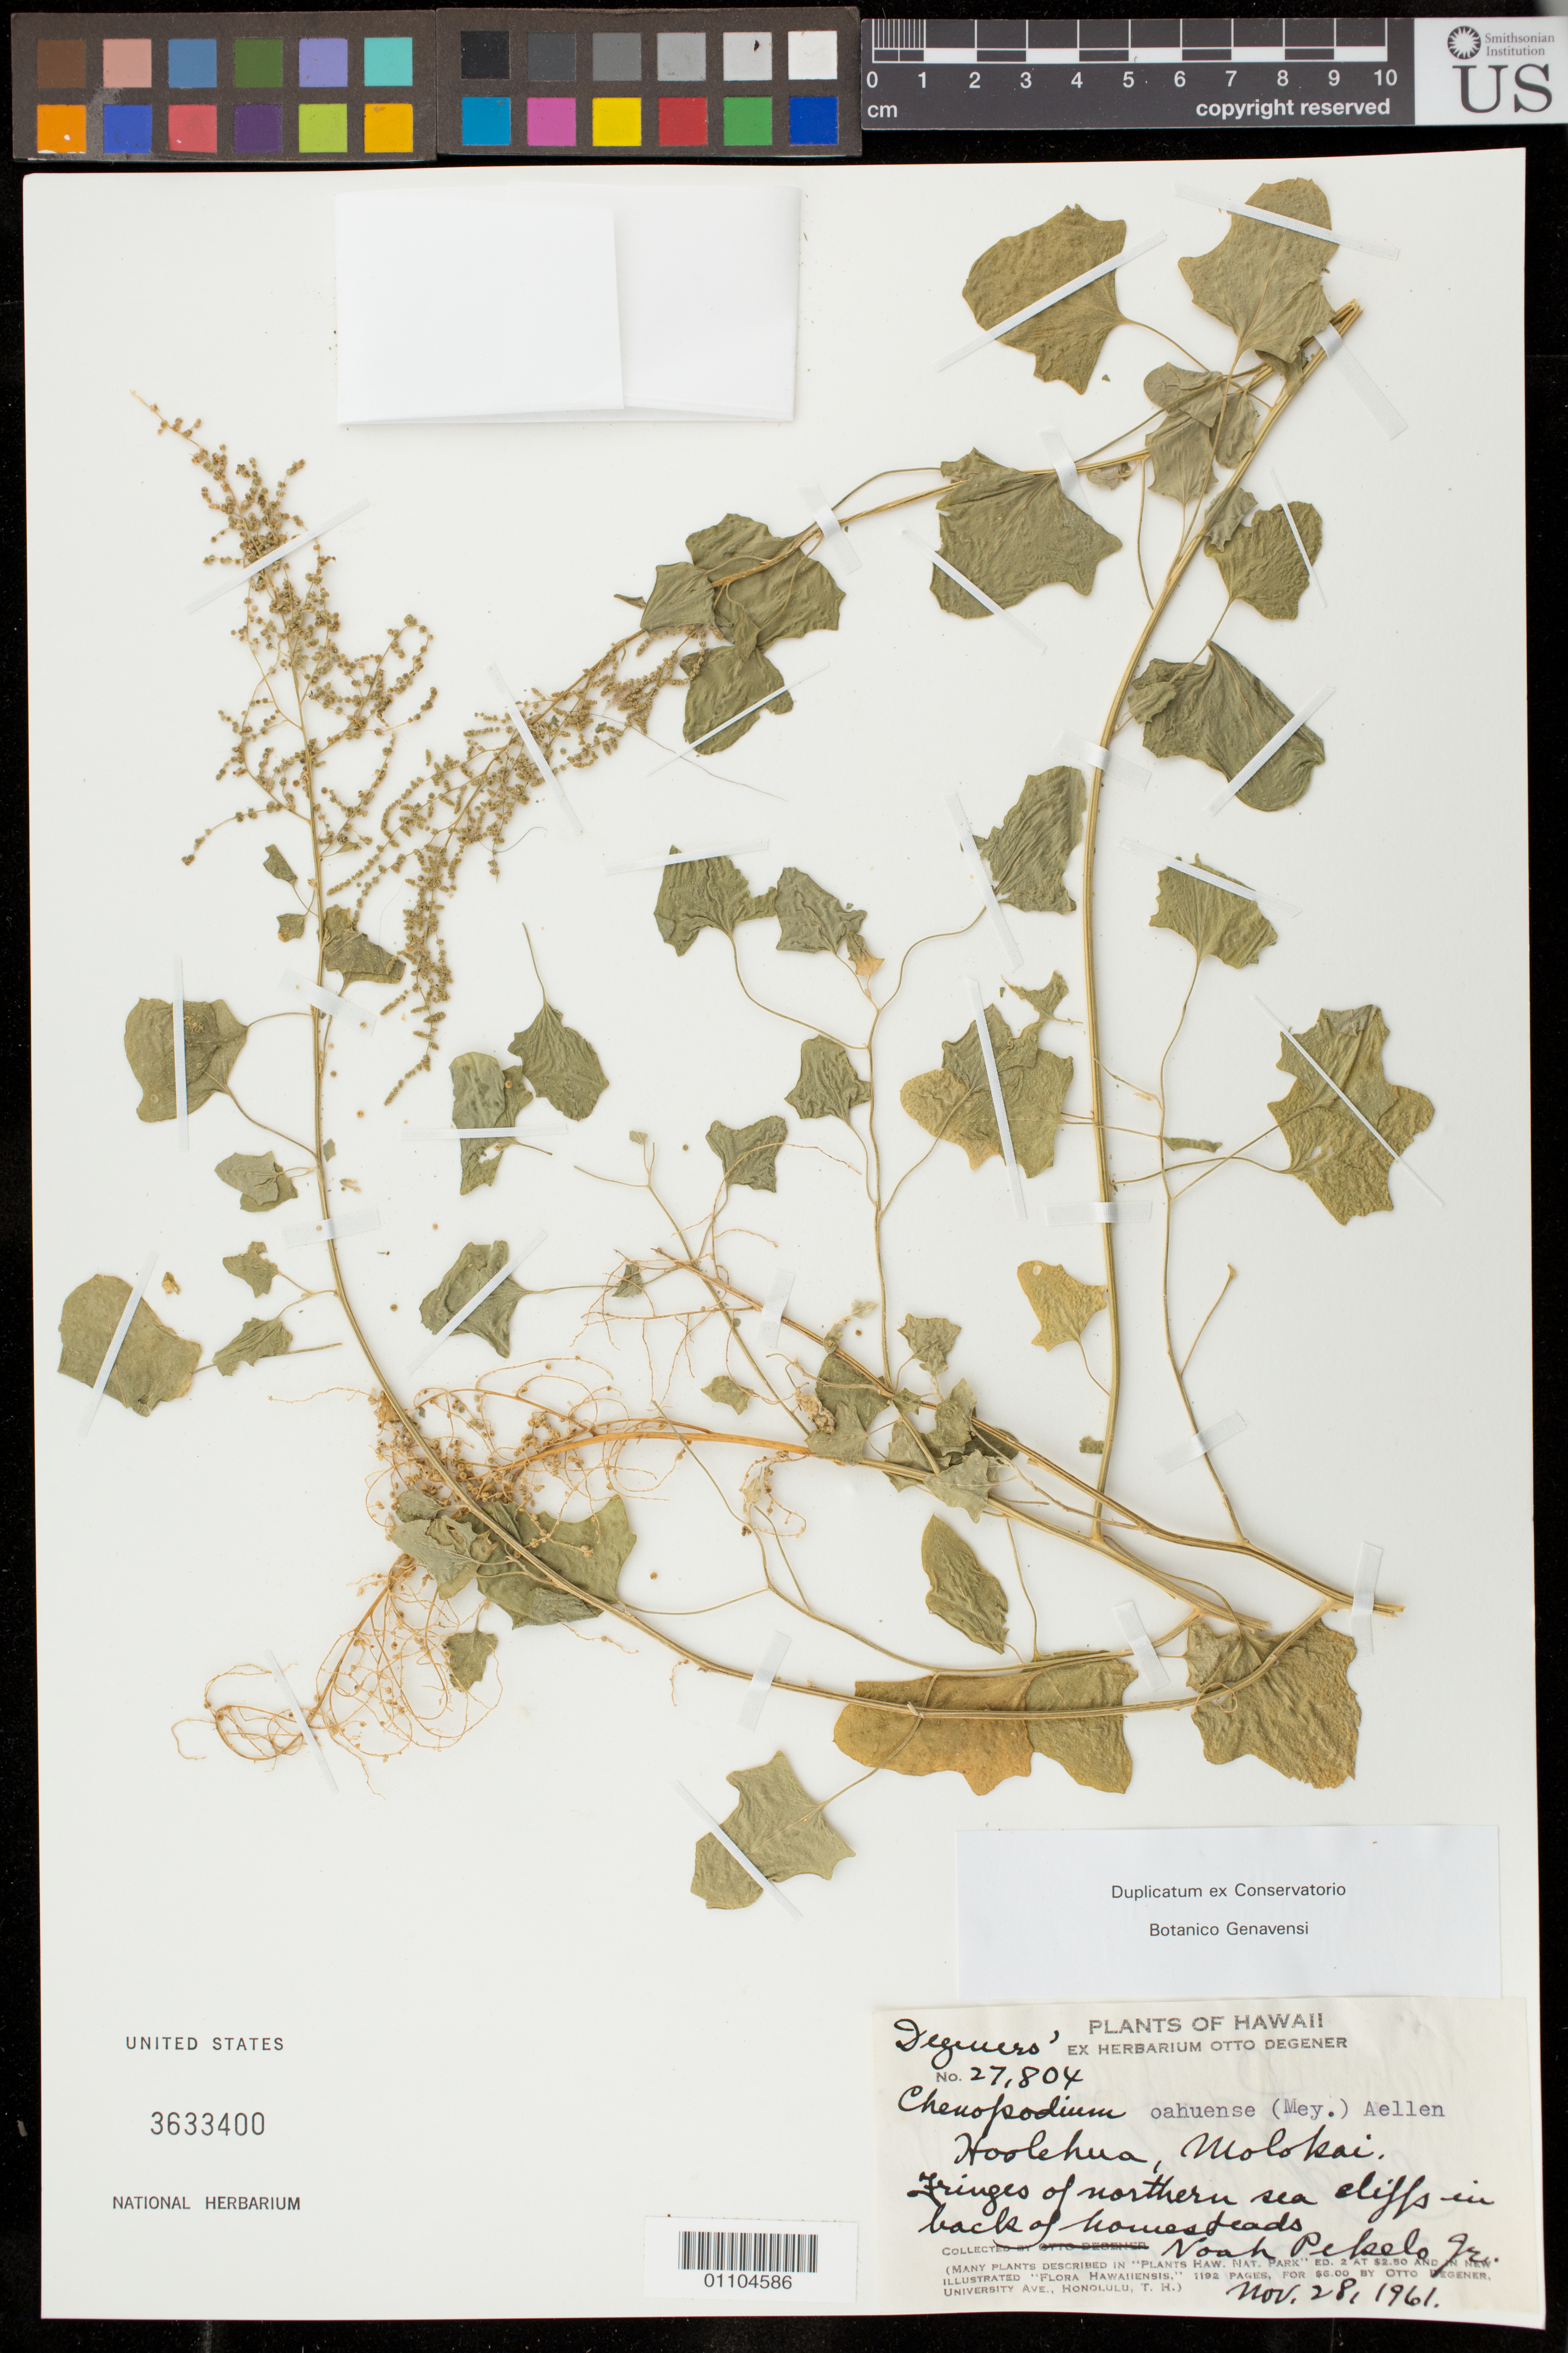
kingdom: Plantae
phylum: Tracheophyta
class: Magnoliopsida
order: Caryophyllales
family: Amaranthaceae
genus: Chenopodium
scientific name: Chenopodium oahuense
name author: (Meyen) Aellen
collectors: N. Pekelo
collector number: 27804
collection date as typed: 28 Nov 1961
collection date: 1961-11-28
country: United States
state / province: Hawaii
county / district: Maui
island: Moloka'i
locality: Hoolehua, fringes of northern sea cliffs in back of homesteads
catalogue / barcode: US 3633400